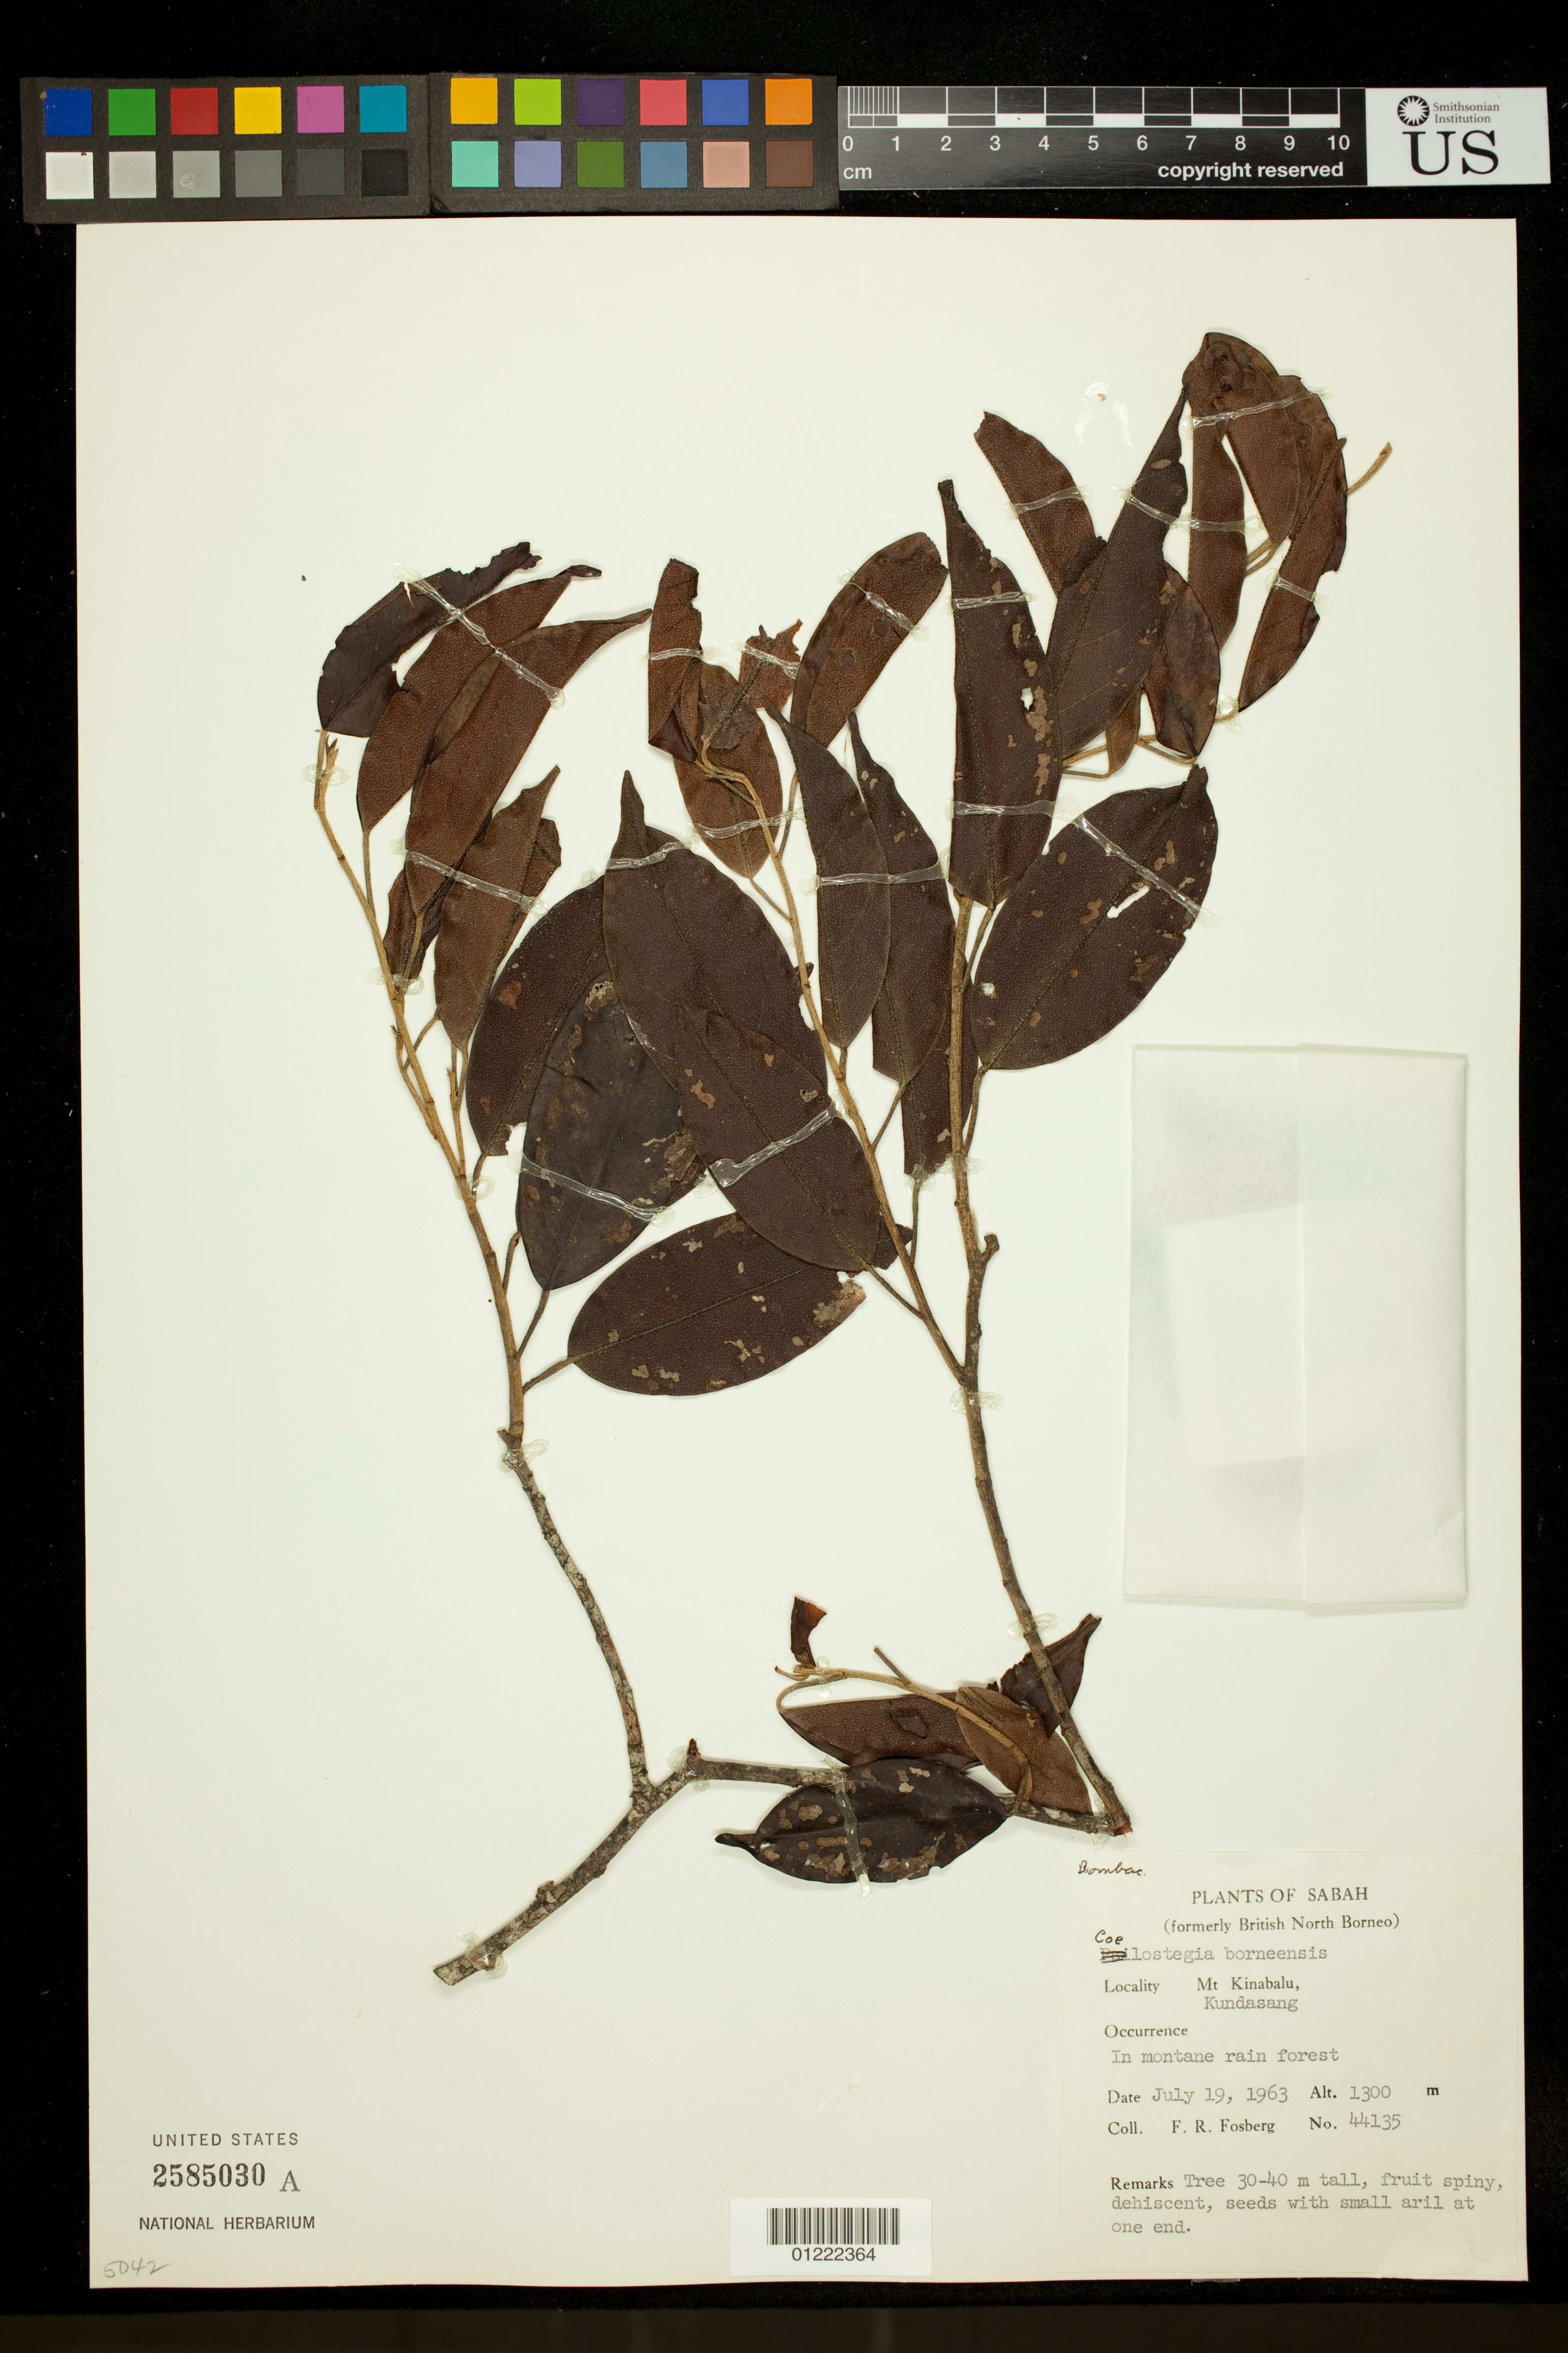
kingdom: Plantae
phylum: Tracheophyta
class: Magnoliopsida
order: Malvales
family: Malvaceae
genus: Coelostegia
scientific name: Coelostegia borneensis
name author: Becc.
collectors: F. R. Fosberg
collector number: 44135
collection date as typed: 7/19/1963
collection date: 1963-07-19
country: Malaysia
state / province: Sabah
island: Borneo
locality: Sabah (formerly British North Borneo). Mt Kinabalu, Kundasang. In montane rain forest.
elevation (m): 1300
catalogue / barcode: US 2585030A